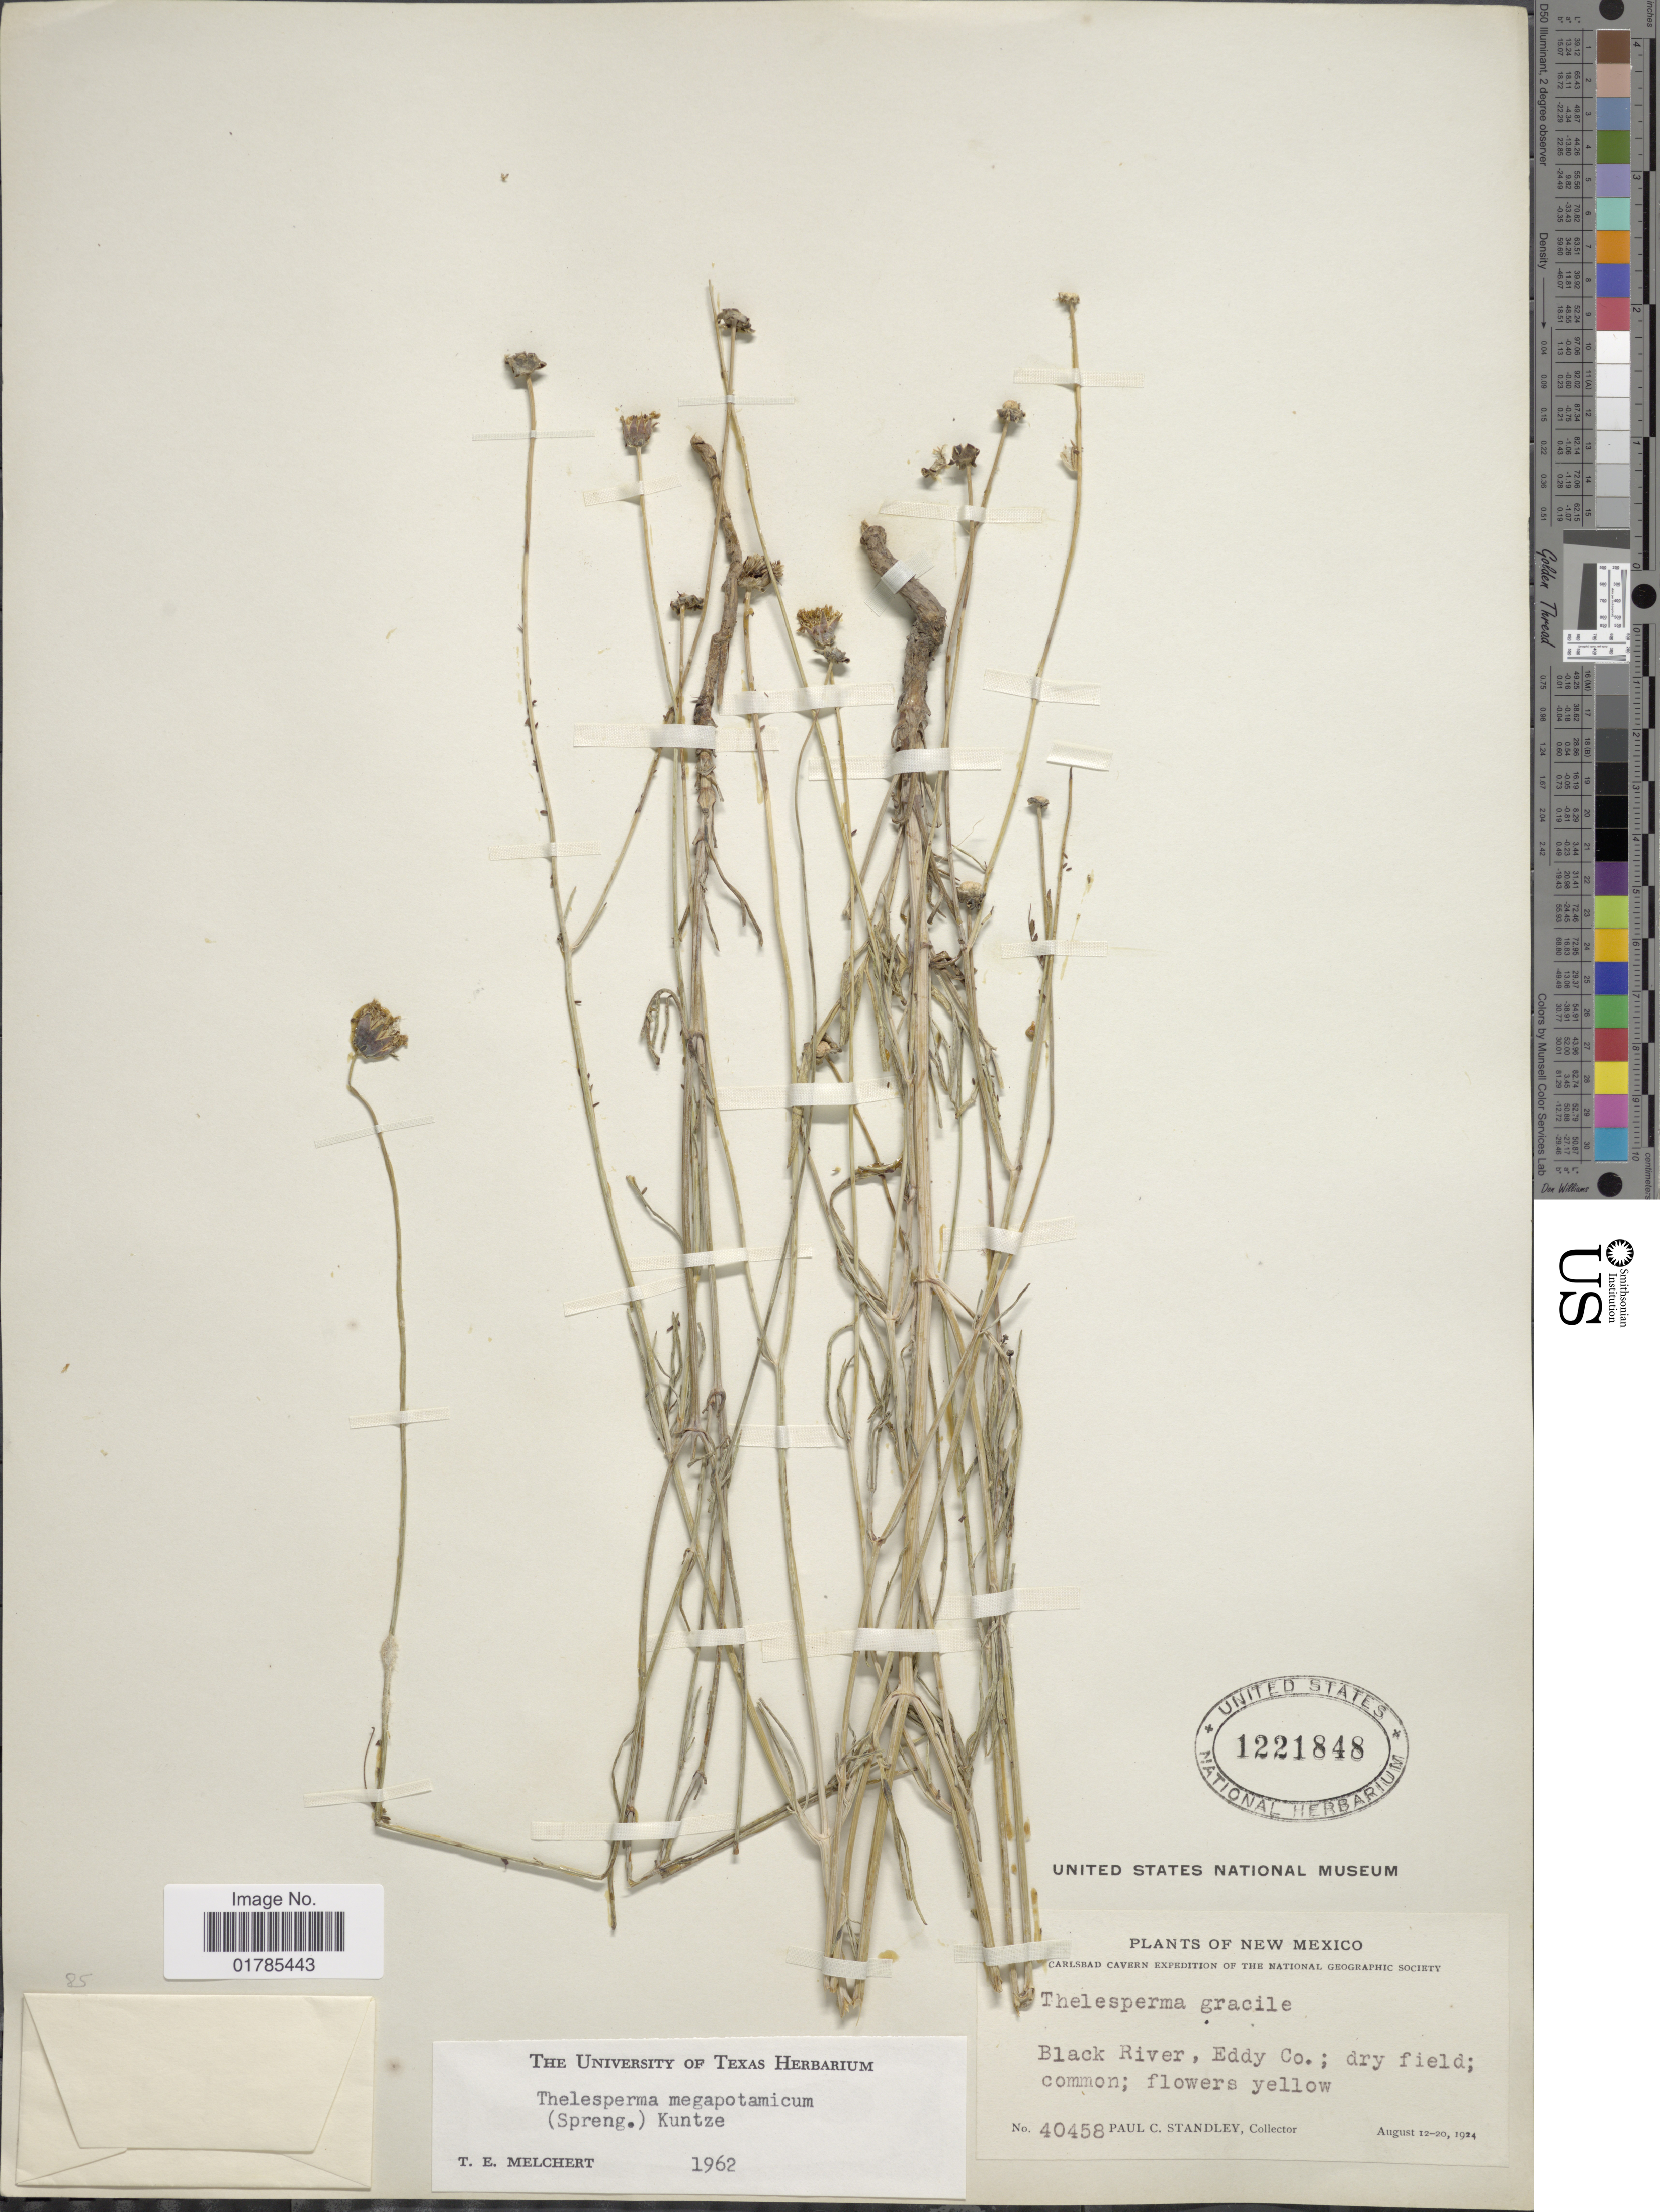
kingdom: Plantae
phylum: Tracheophyta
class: Magnoliopsida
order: Asterales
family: Asteraceae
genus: Thelesperma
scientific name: Thelesperma megapotamicum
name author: (Spreng.) Herter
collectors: P. C. Standley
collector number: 40458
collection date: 1924-08-12/1924-08-20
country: United States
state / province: New Mexico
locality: Black River, Eddy Co.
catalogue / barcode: US 1221848